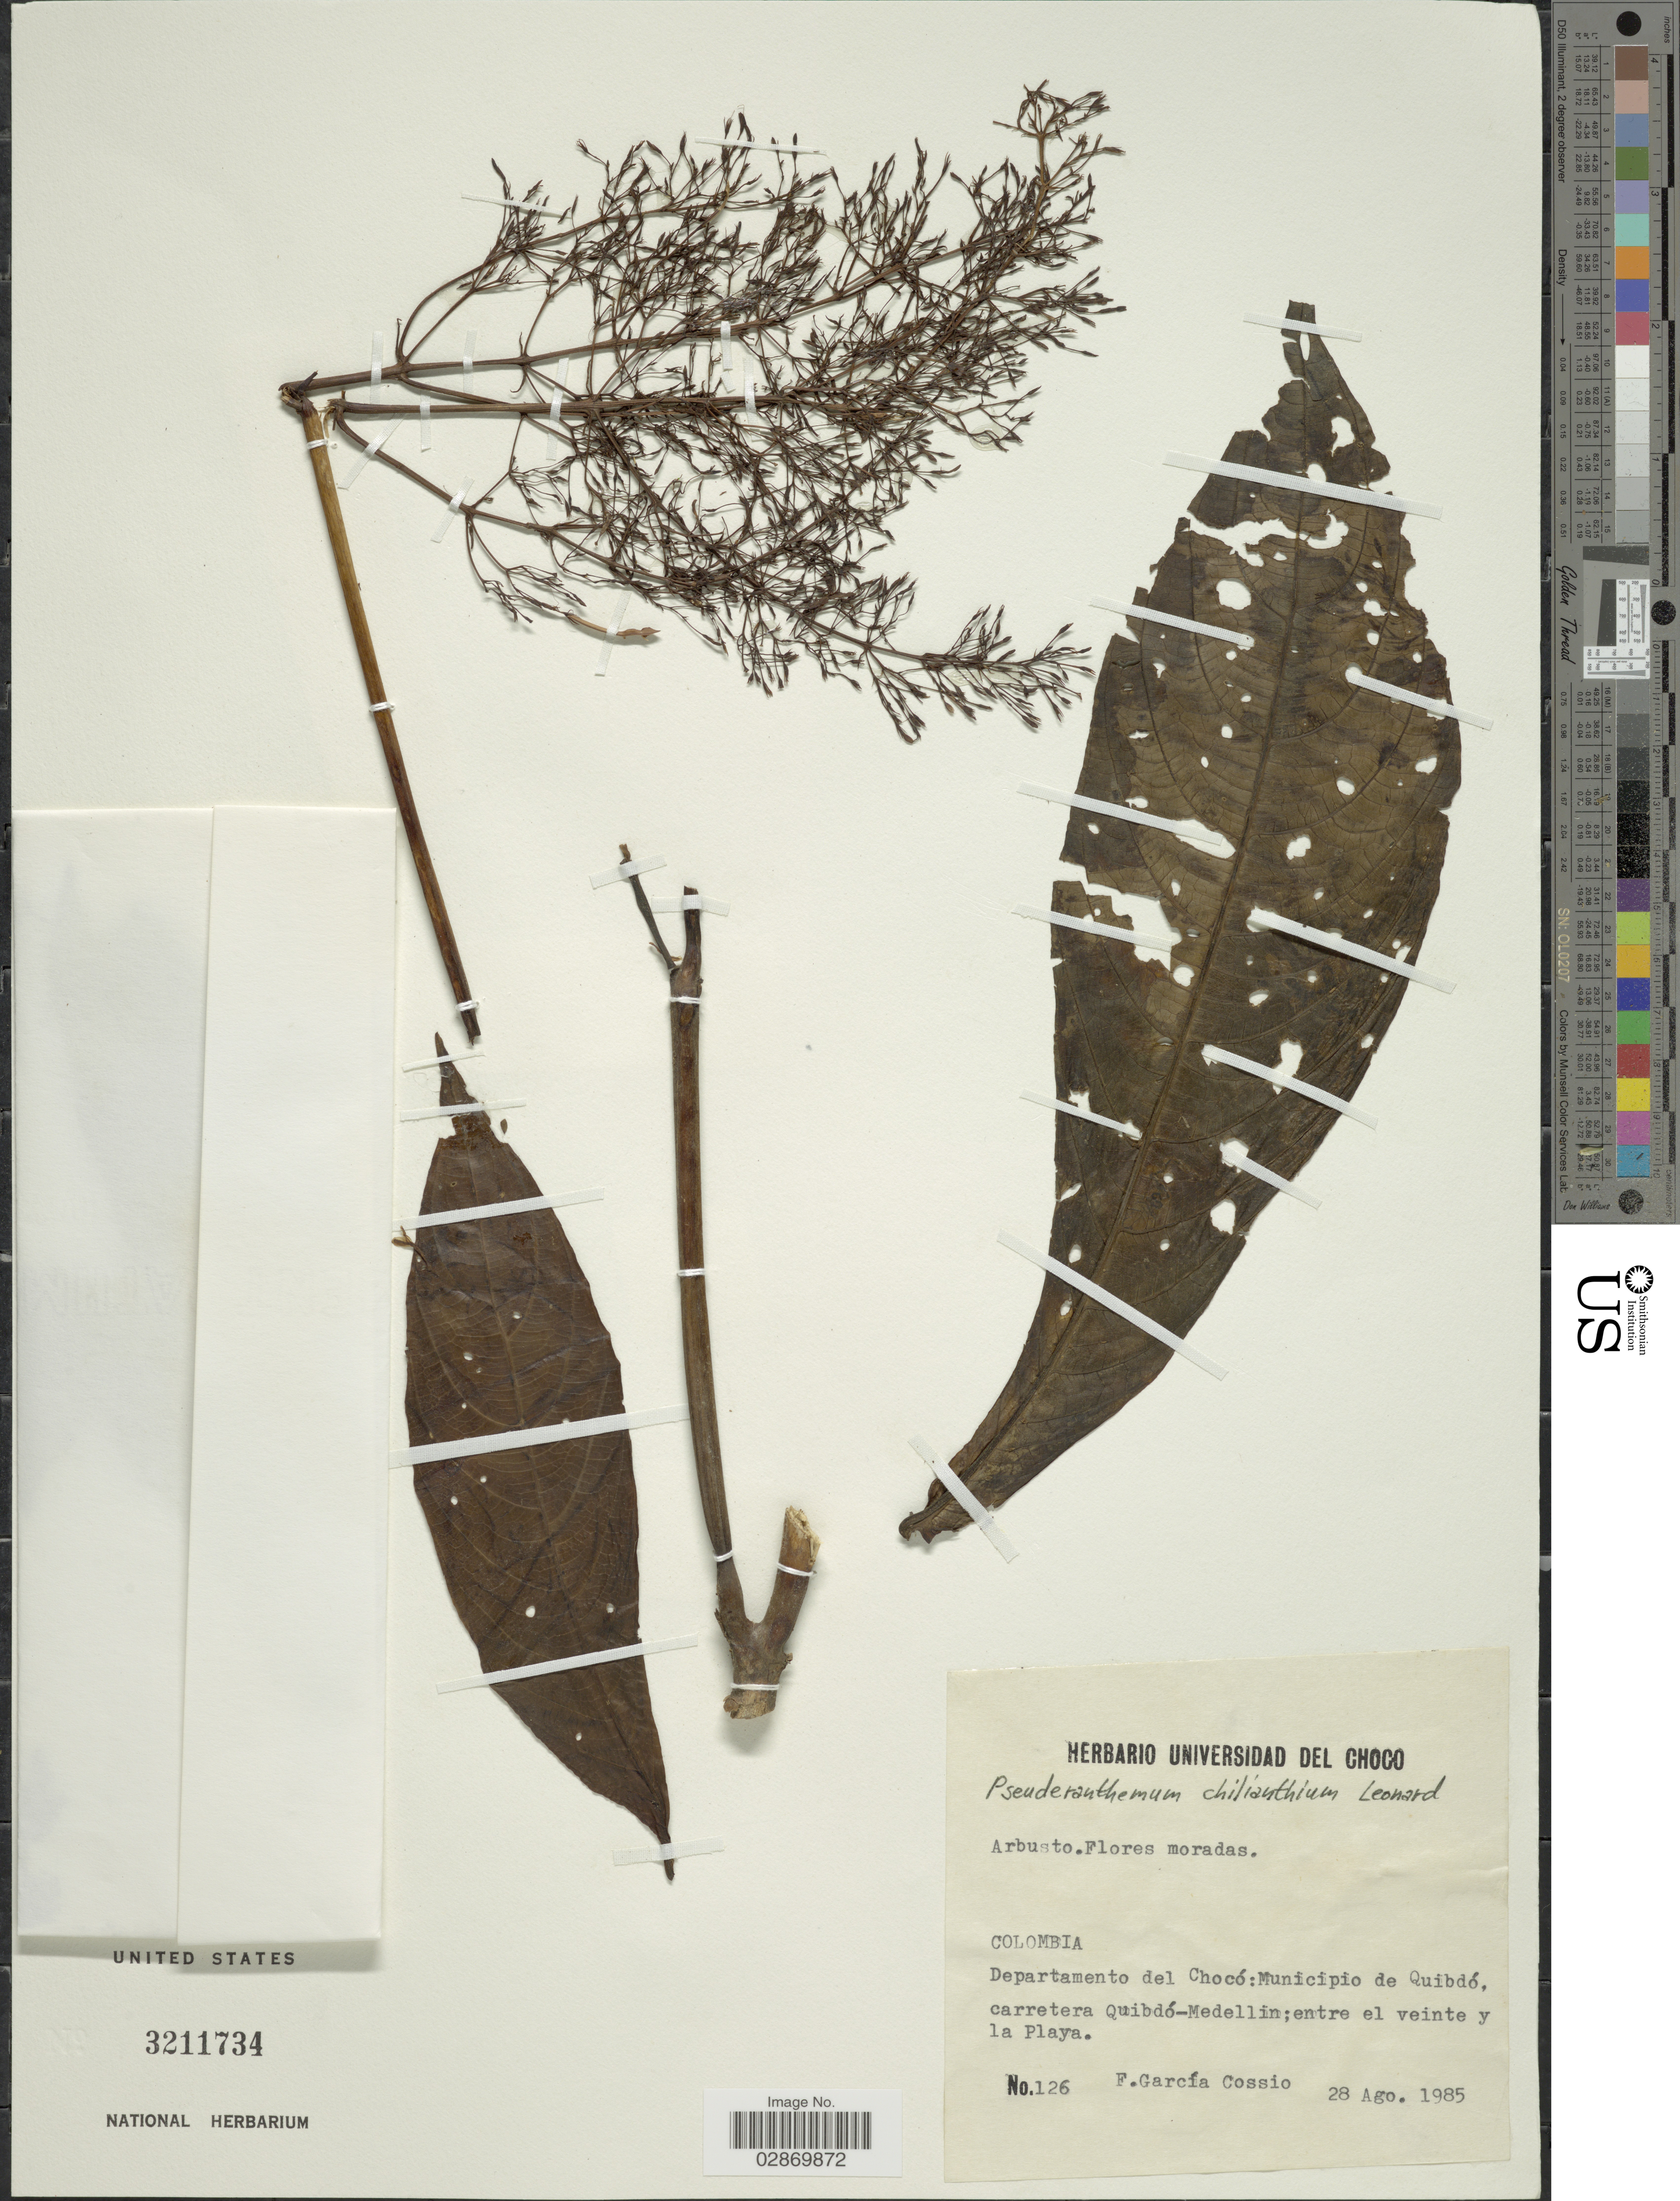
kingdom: Plantae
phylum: Tracheophyta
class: Magnoliopsida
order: Lamiales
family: Acanthaceae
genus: Pseuderanthemum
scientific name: Pseuderanthemum chilianthium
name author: Leonard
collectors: F. García C.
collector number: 126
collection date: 1985-08-28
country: Colombia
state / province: Chocó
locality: Departamento del Chocó, Municipio de Quibdó, carretera Quibdó-Medellin, entre el veinte y la Playa.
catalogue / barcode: US 3211734